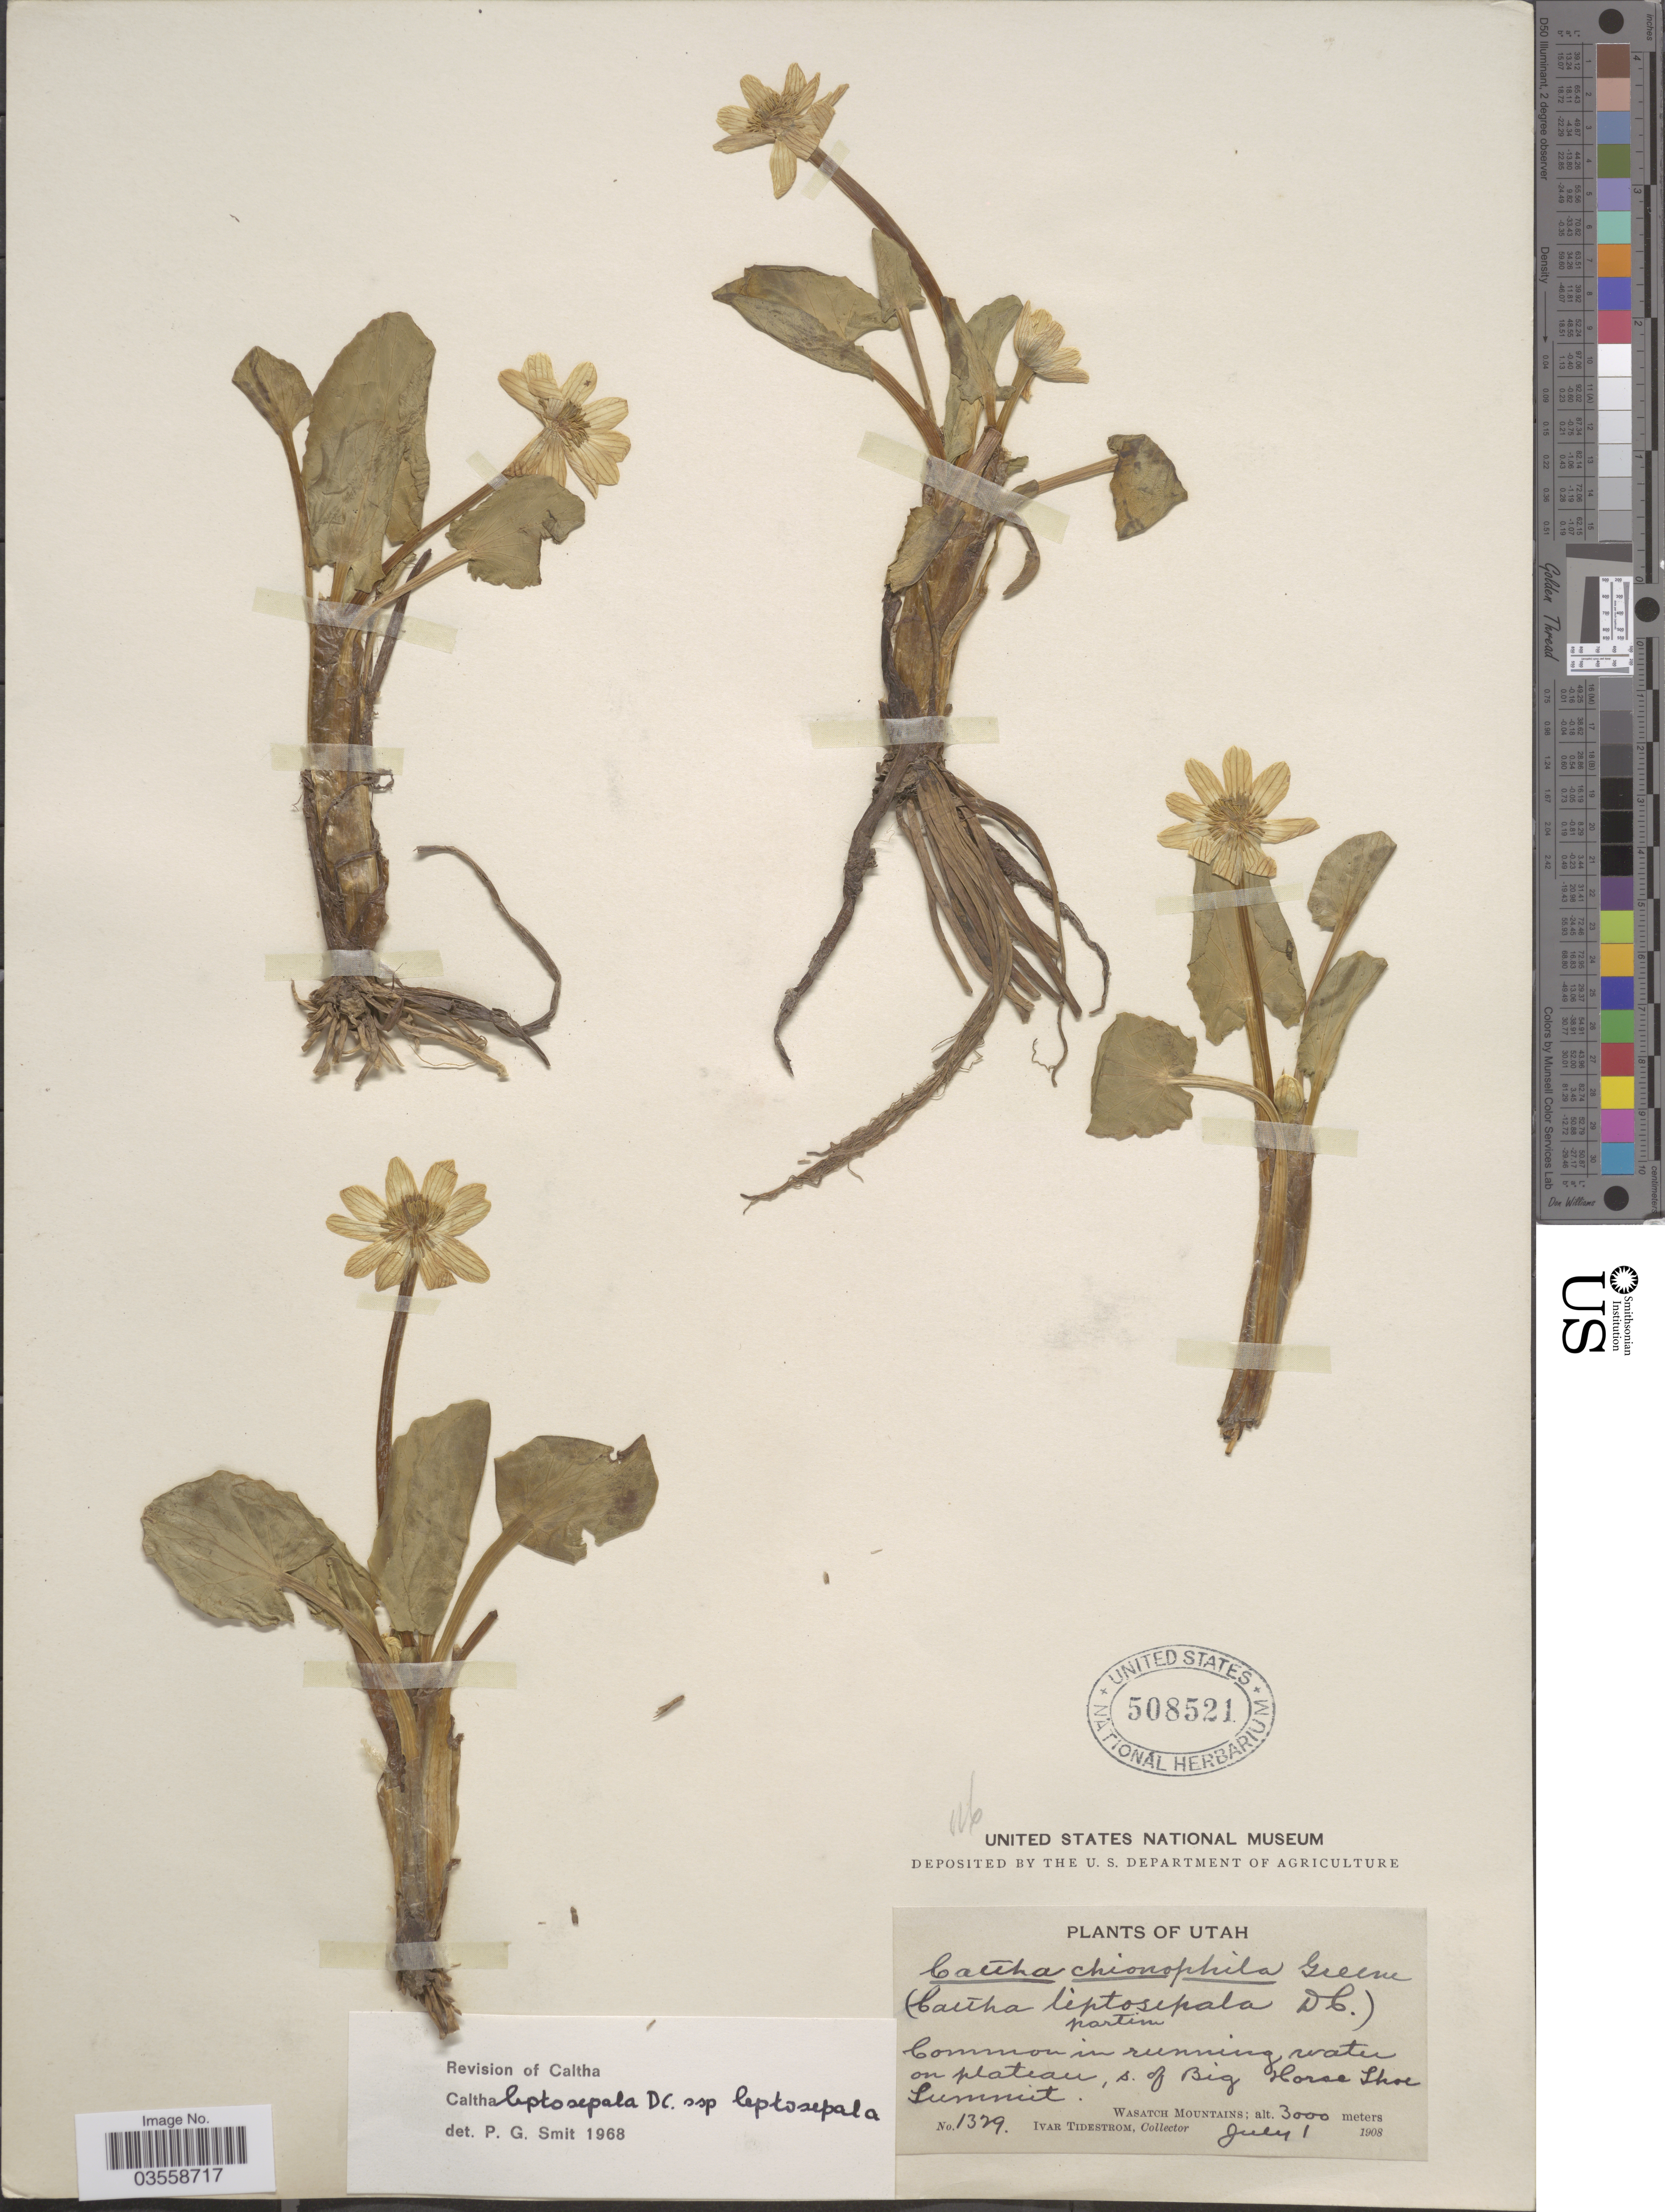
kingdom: Plantae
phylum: Tracheophyta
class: Magnoliopsida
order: Ranunculales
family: Ranunculaceae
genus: Caltha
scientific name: Caltha leptosepala subsp. leptosepala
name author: DC.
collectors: I. F. Tidestrom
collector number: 1329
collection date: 1908-07-01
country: United States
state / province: Utah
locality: S. of Big Horse Shoe Summit. Wasatch Mountains.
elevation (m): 3000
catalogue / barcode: US 508521